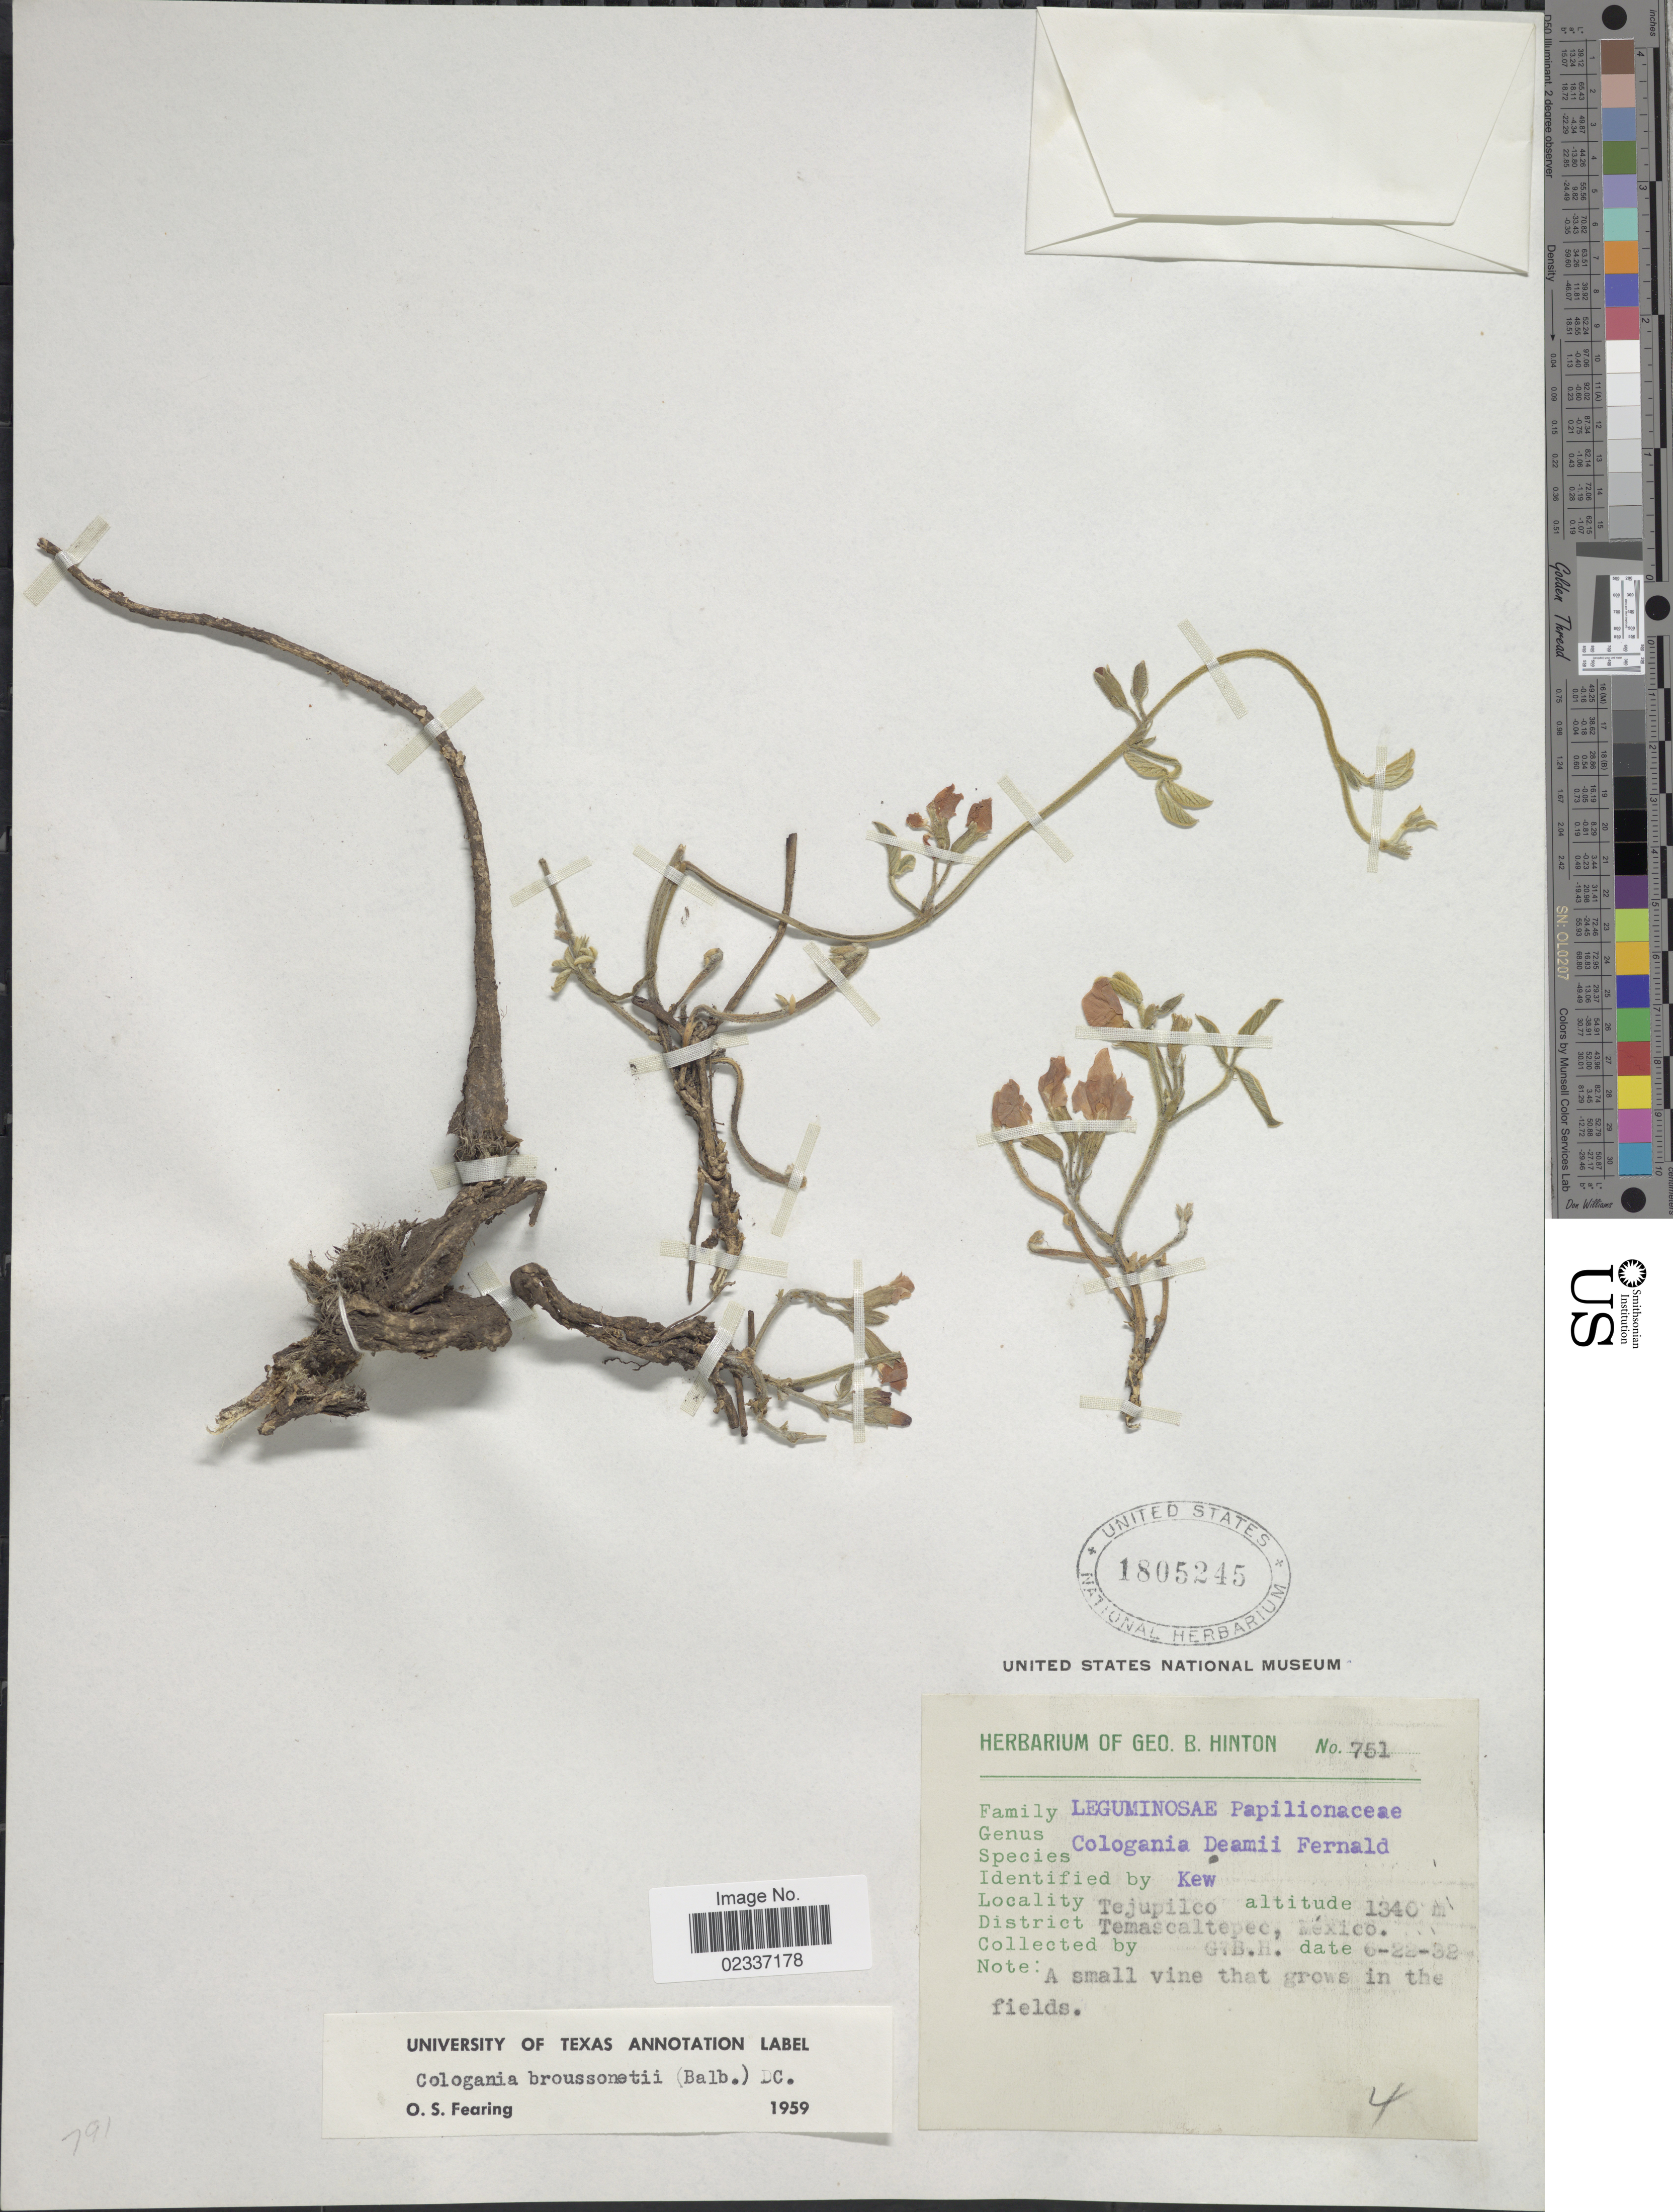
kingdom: Plantae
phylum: Tracheophyta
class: Magnoliopsida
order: Fabales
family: Fabaceae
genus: Cologania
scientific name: Cologania broussonetii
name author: (Balb.) DC.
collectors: G. B. Hinton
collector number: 751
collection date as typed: Transcribed d/m/y: 22/6/32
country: Mexico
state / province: México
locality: Tejupilco, District Temascaltepec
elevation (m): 1340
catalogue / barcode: US 1805245